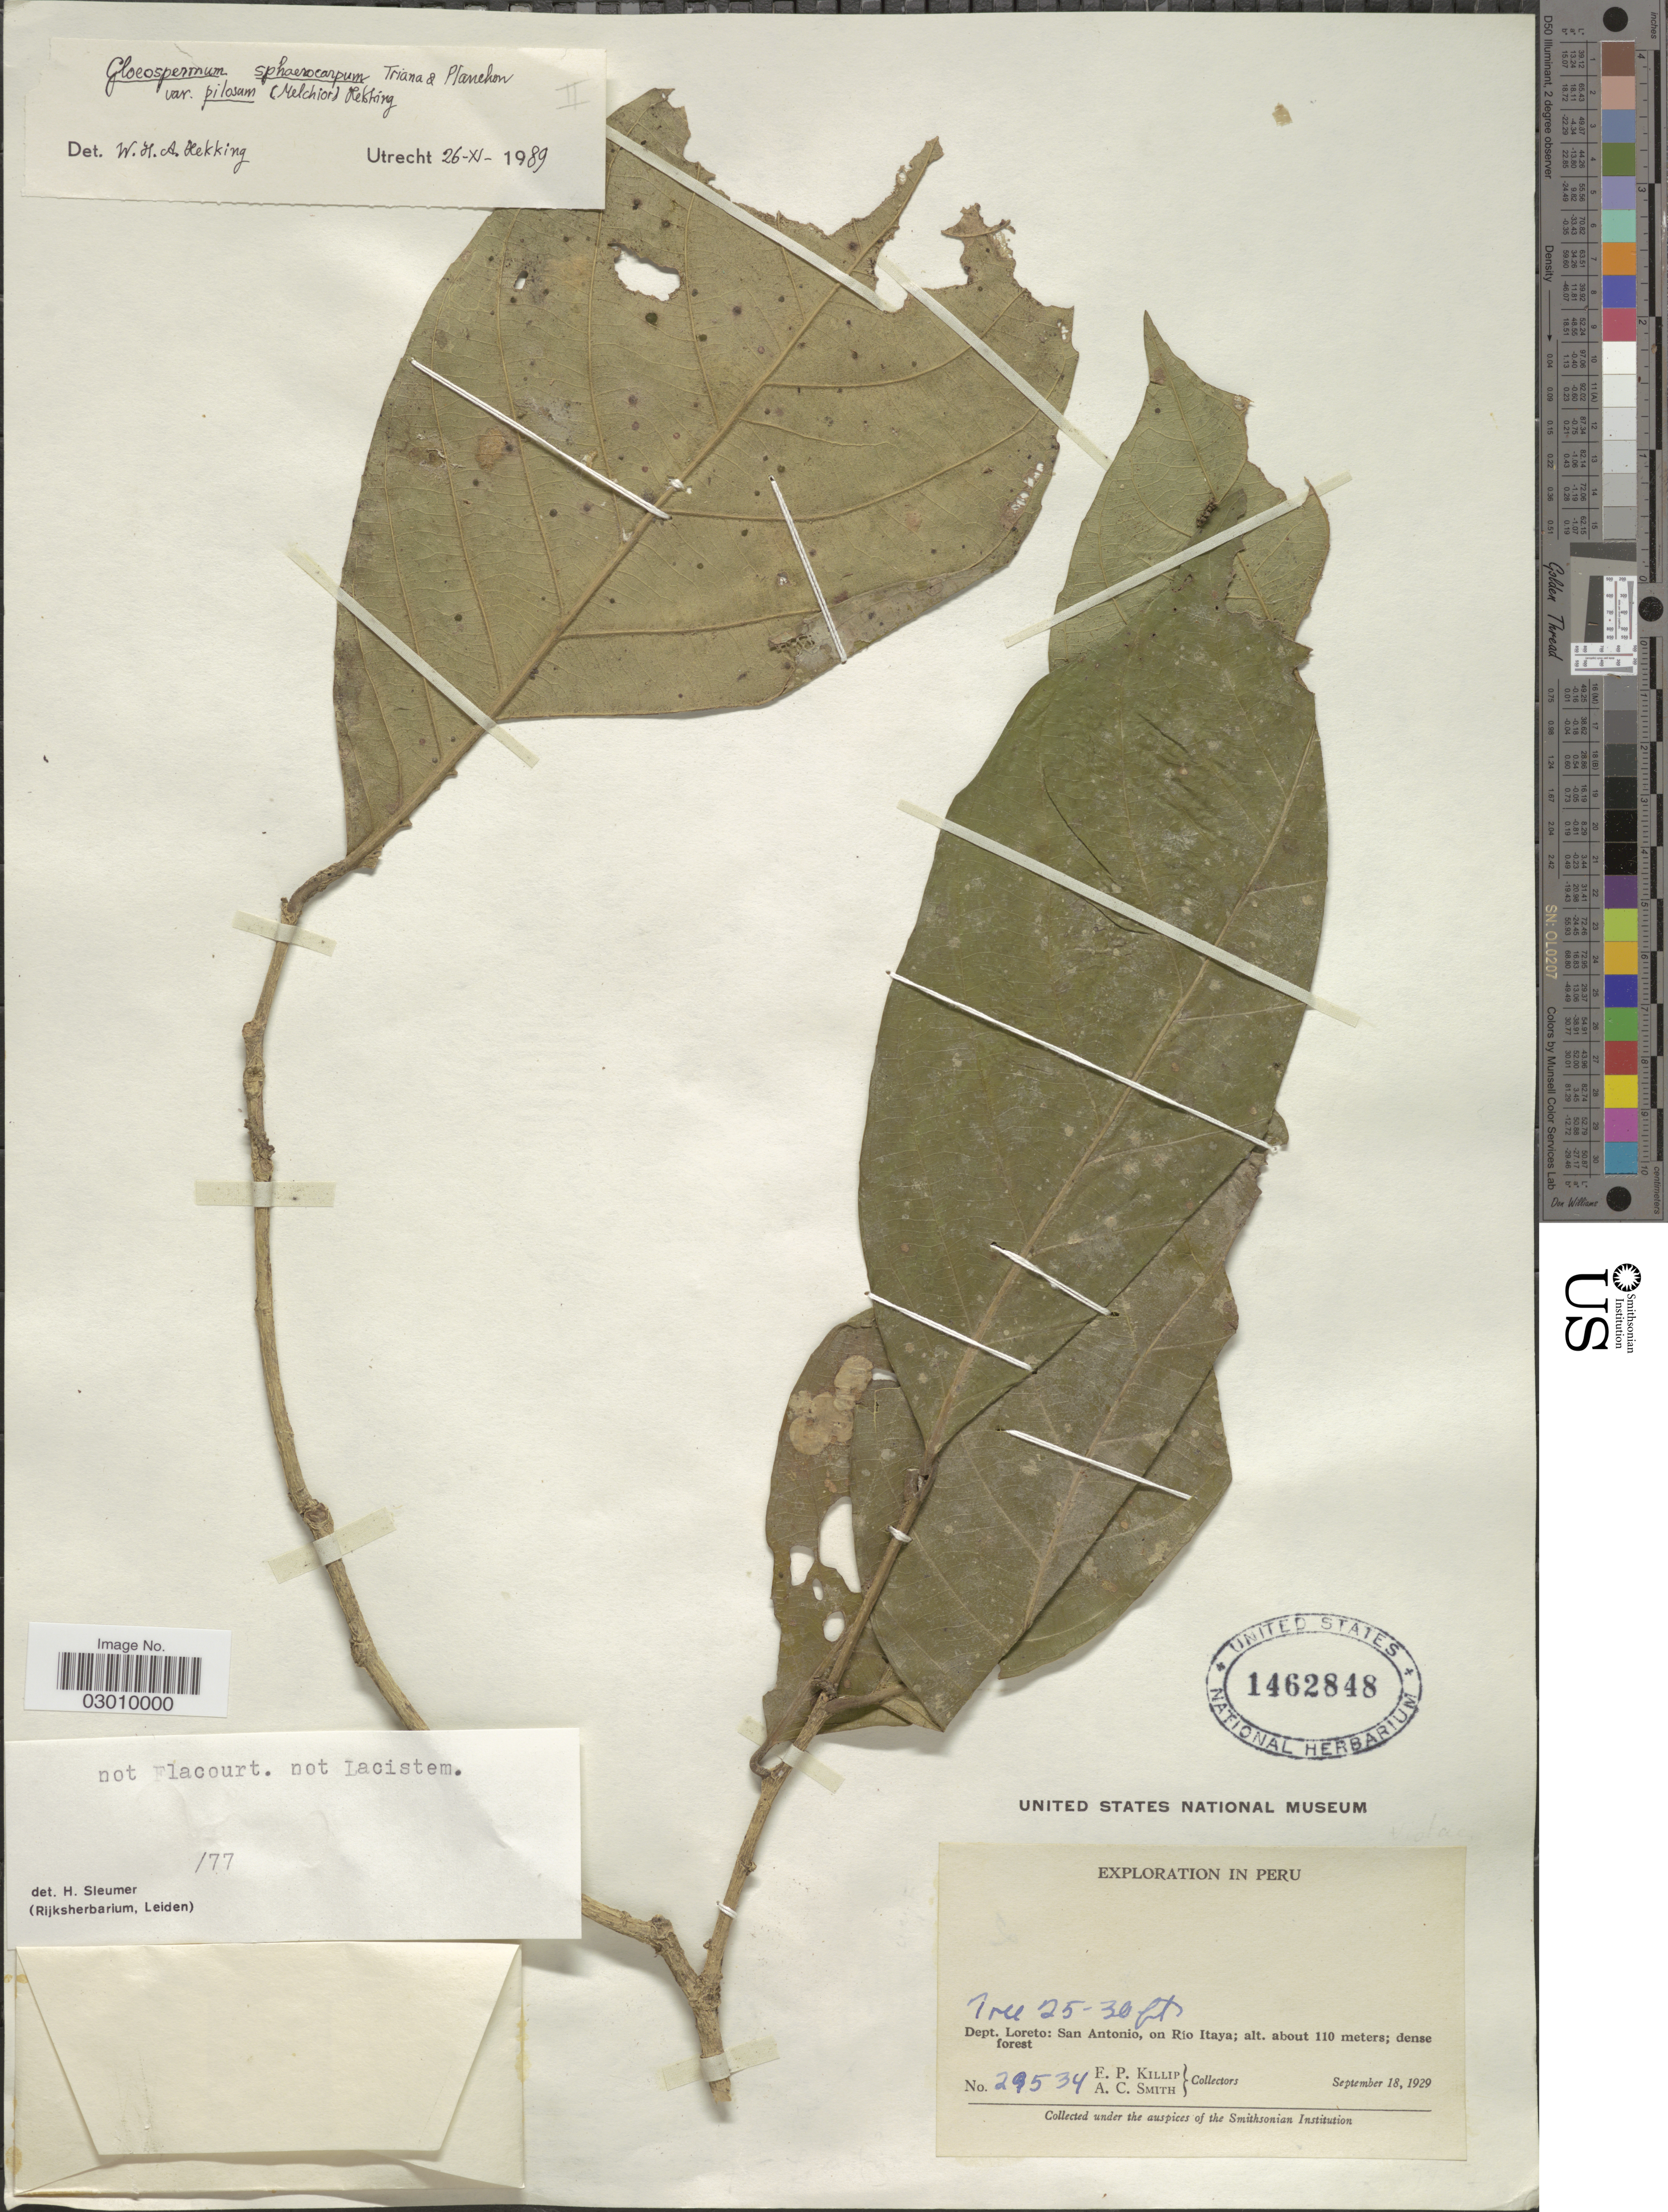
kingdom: Plantae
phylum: Tracheophyta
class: Magnoliopsida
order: Malpighiales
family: Violaceae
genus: Gloeospermum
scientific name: Gloeospermum sphaerocarpum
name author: Triana & Planch.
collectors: E. P. Killip & A. C. Smith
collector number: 29534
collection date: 1929-09-18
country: Peru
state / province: Loreto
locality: Dept. Loreto: San Antonio, on Río Itaya.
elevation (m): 110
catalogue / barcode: US 1462848